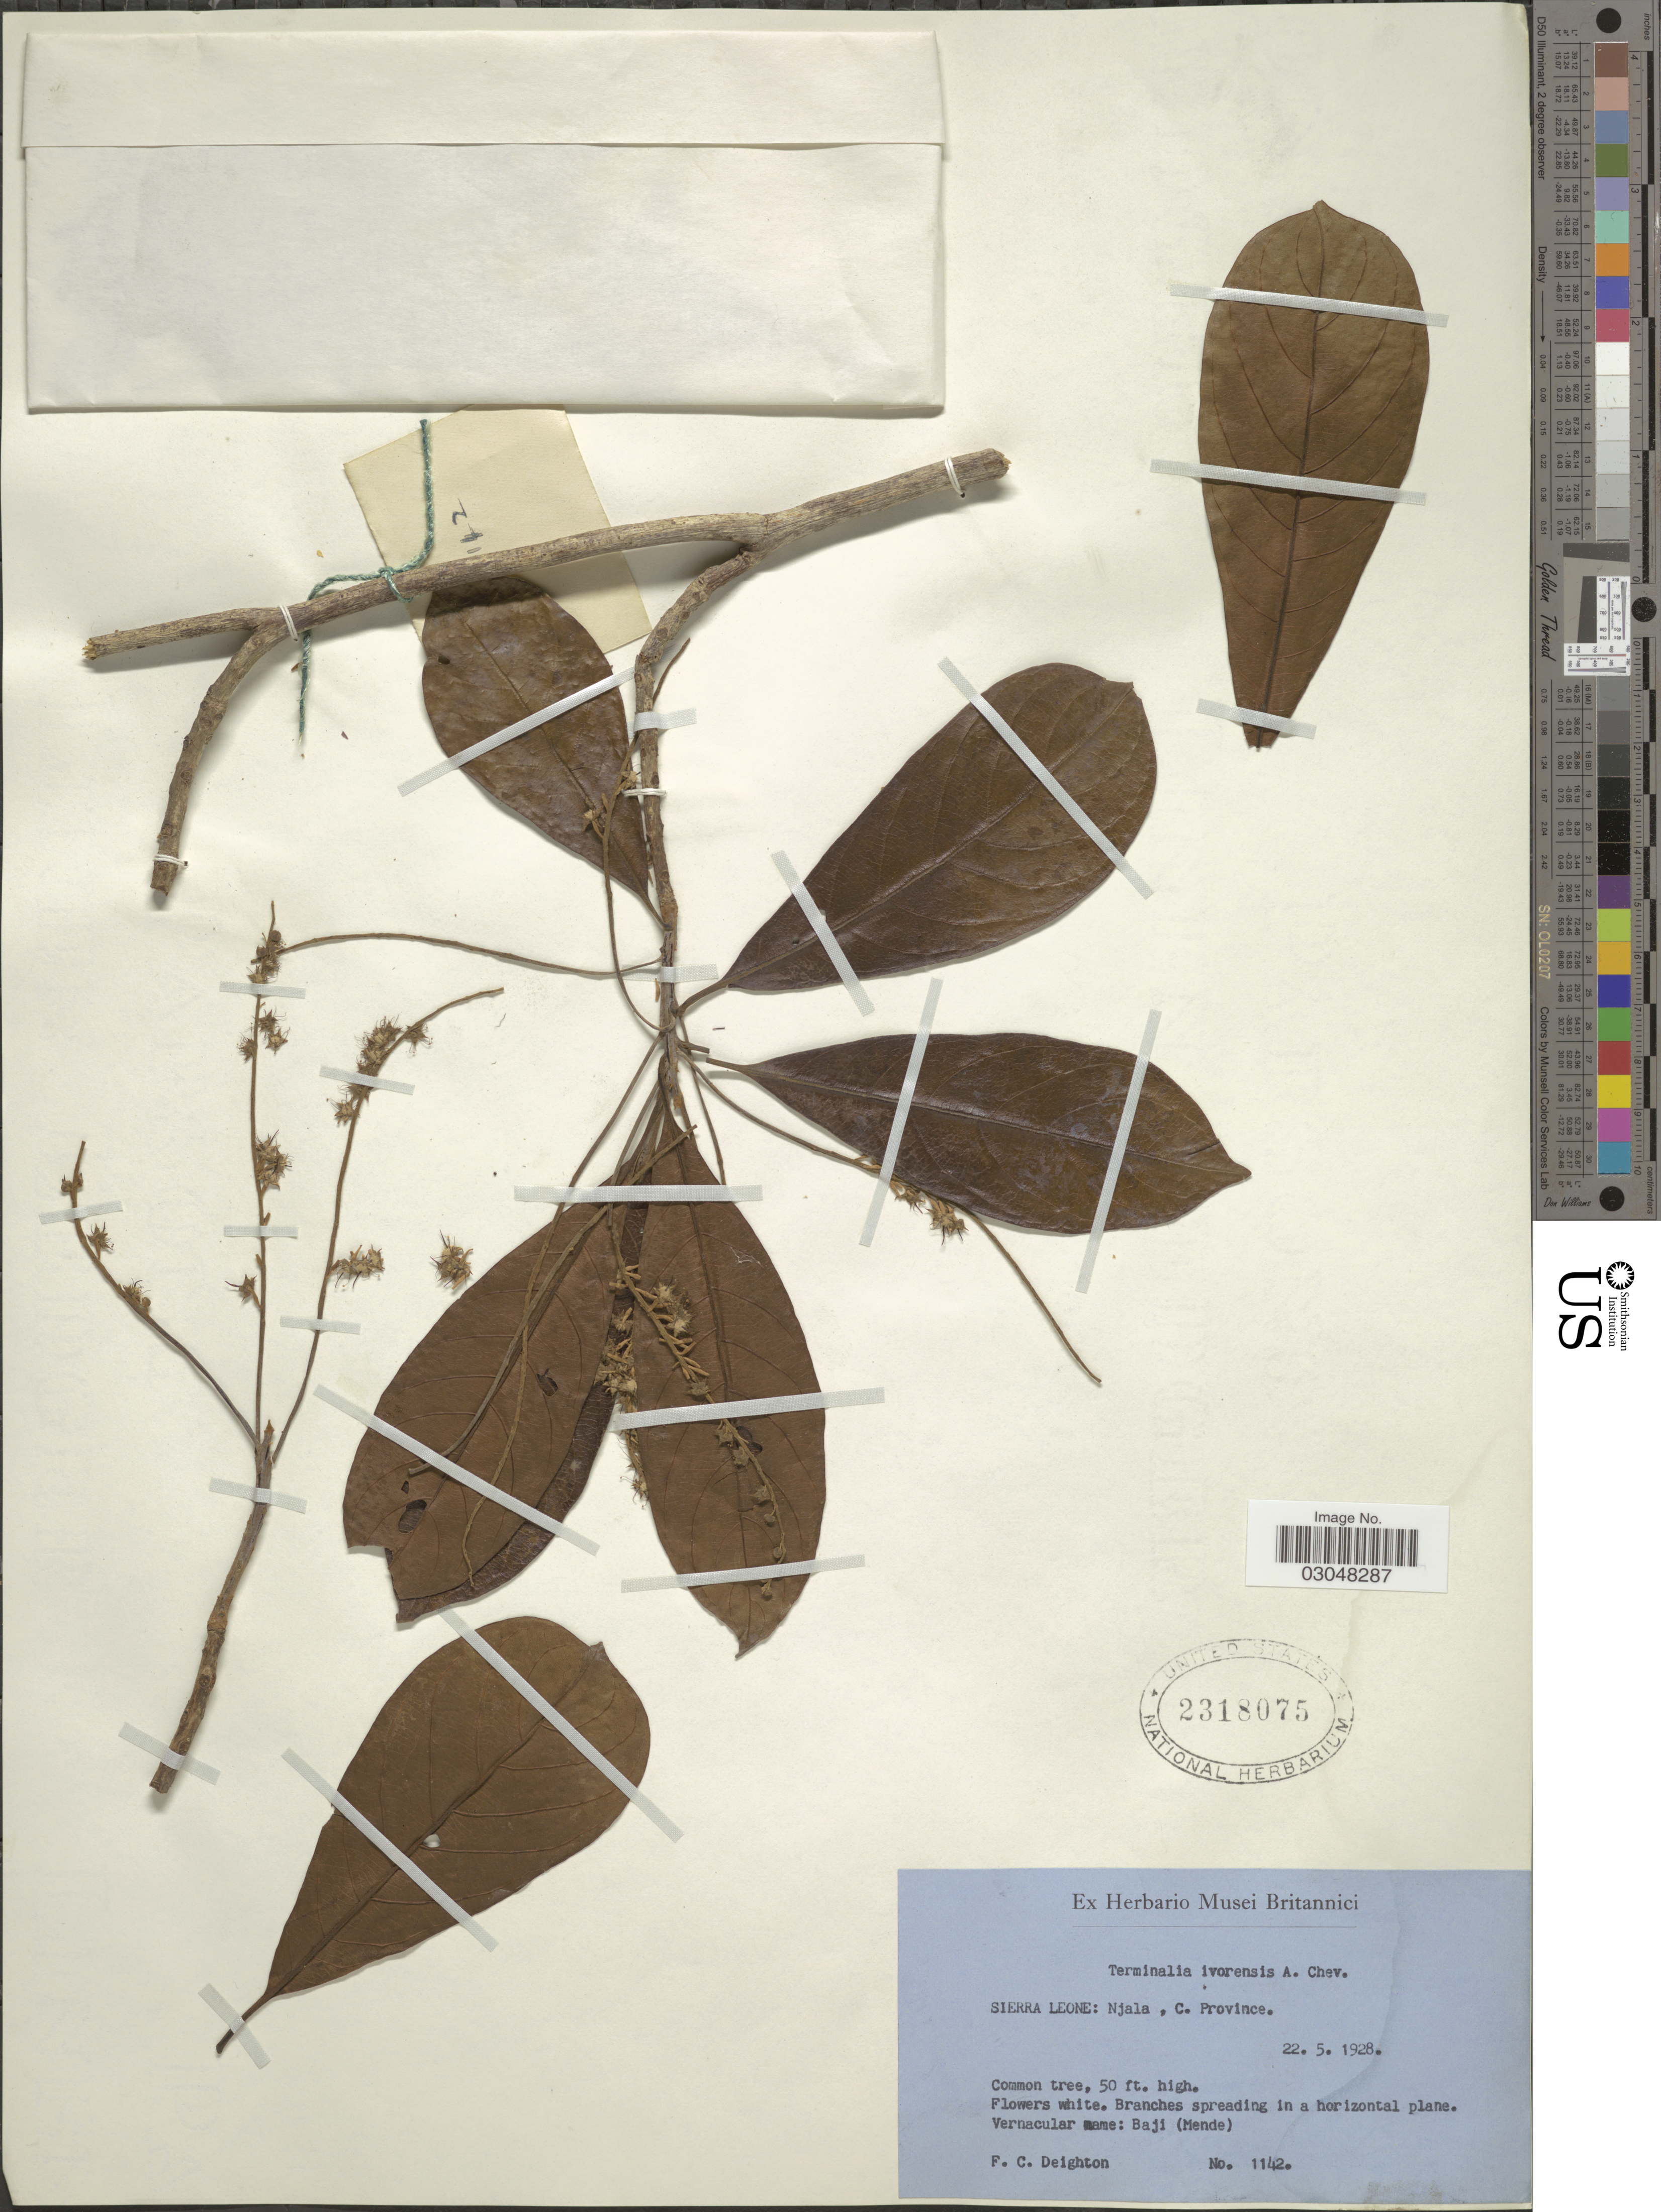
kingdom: Plantae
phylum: Tracheophyta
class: Magnoliopsida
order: Myrtales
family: Combretaceae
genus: Terminalia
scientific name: Terminalia ivorensis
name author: A. Chev.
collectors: F. Deighton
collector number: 1142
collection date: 1928-05-22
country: Sierra Leone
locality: Njala, C. Province.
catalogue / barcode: US 2318075